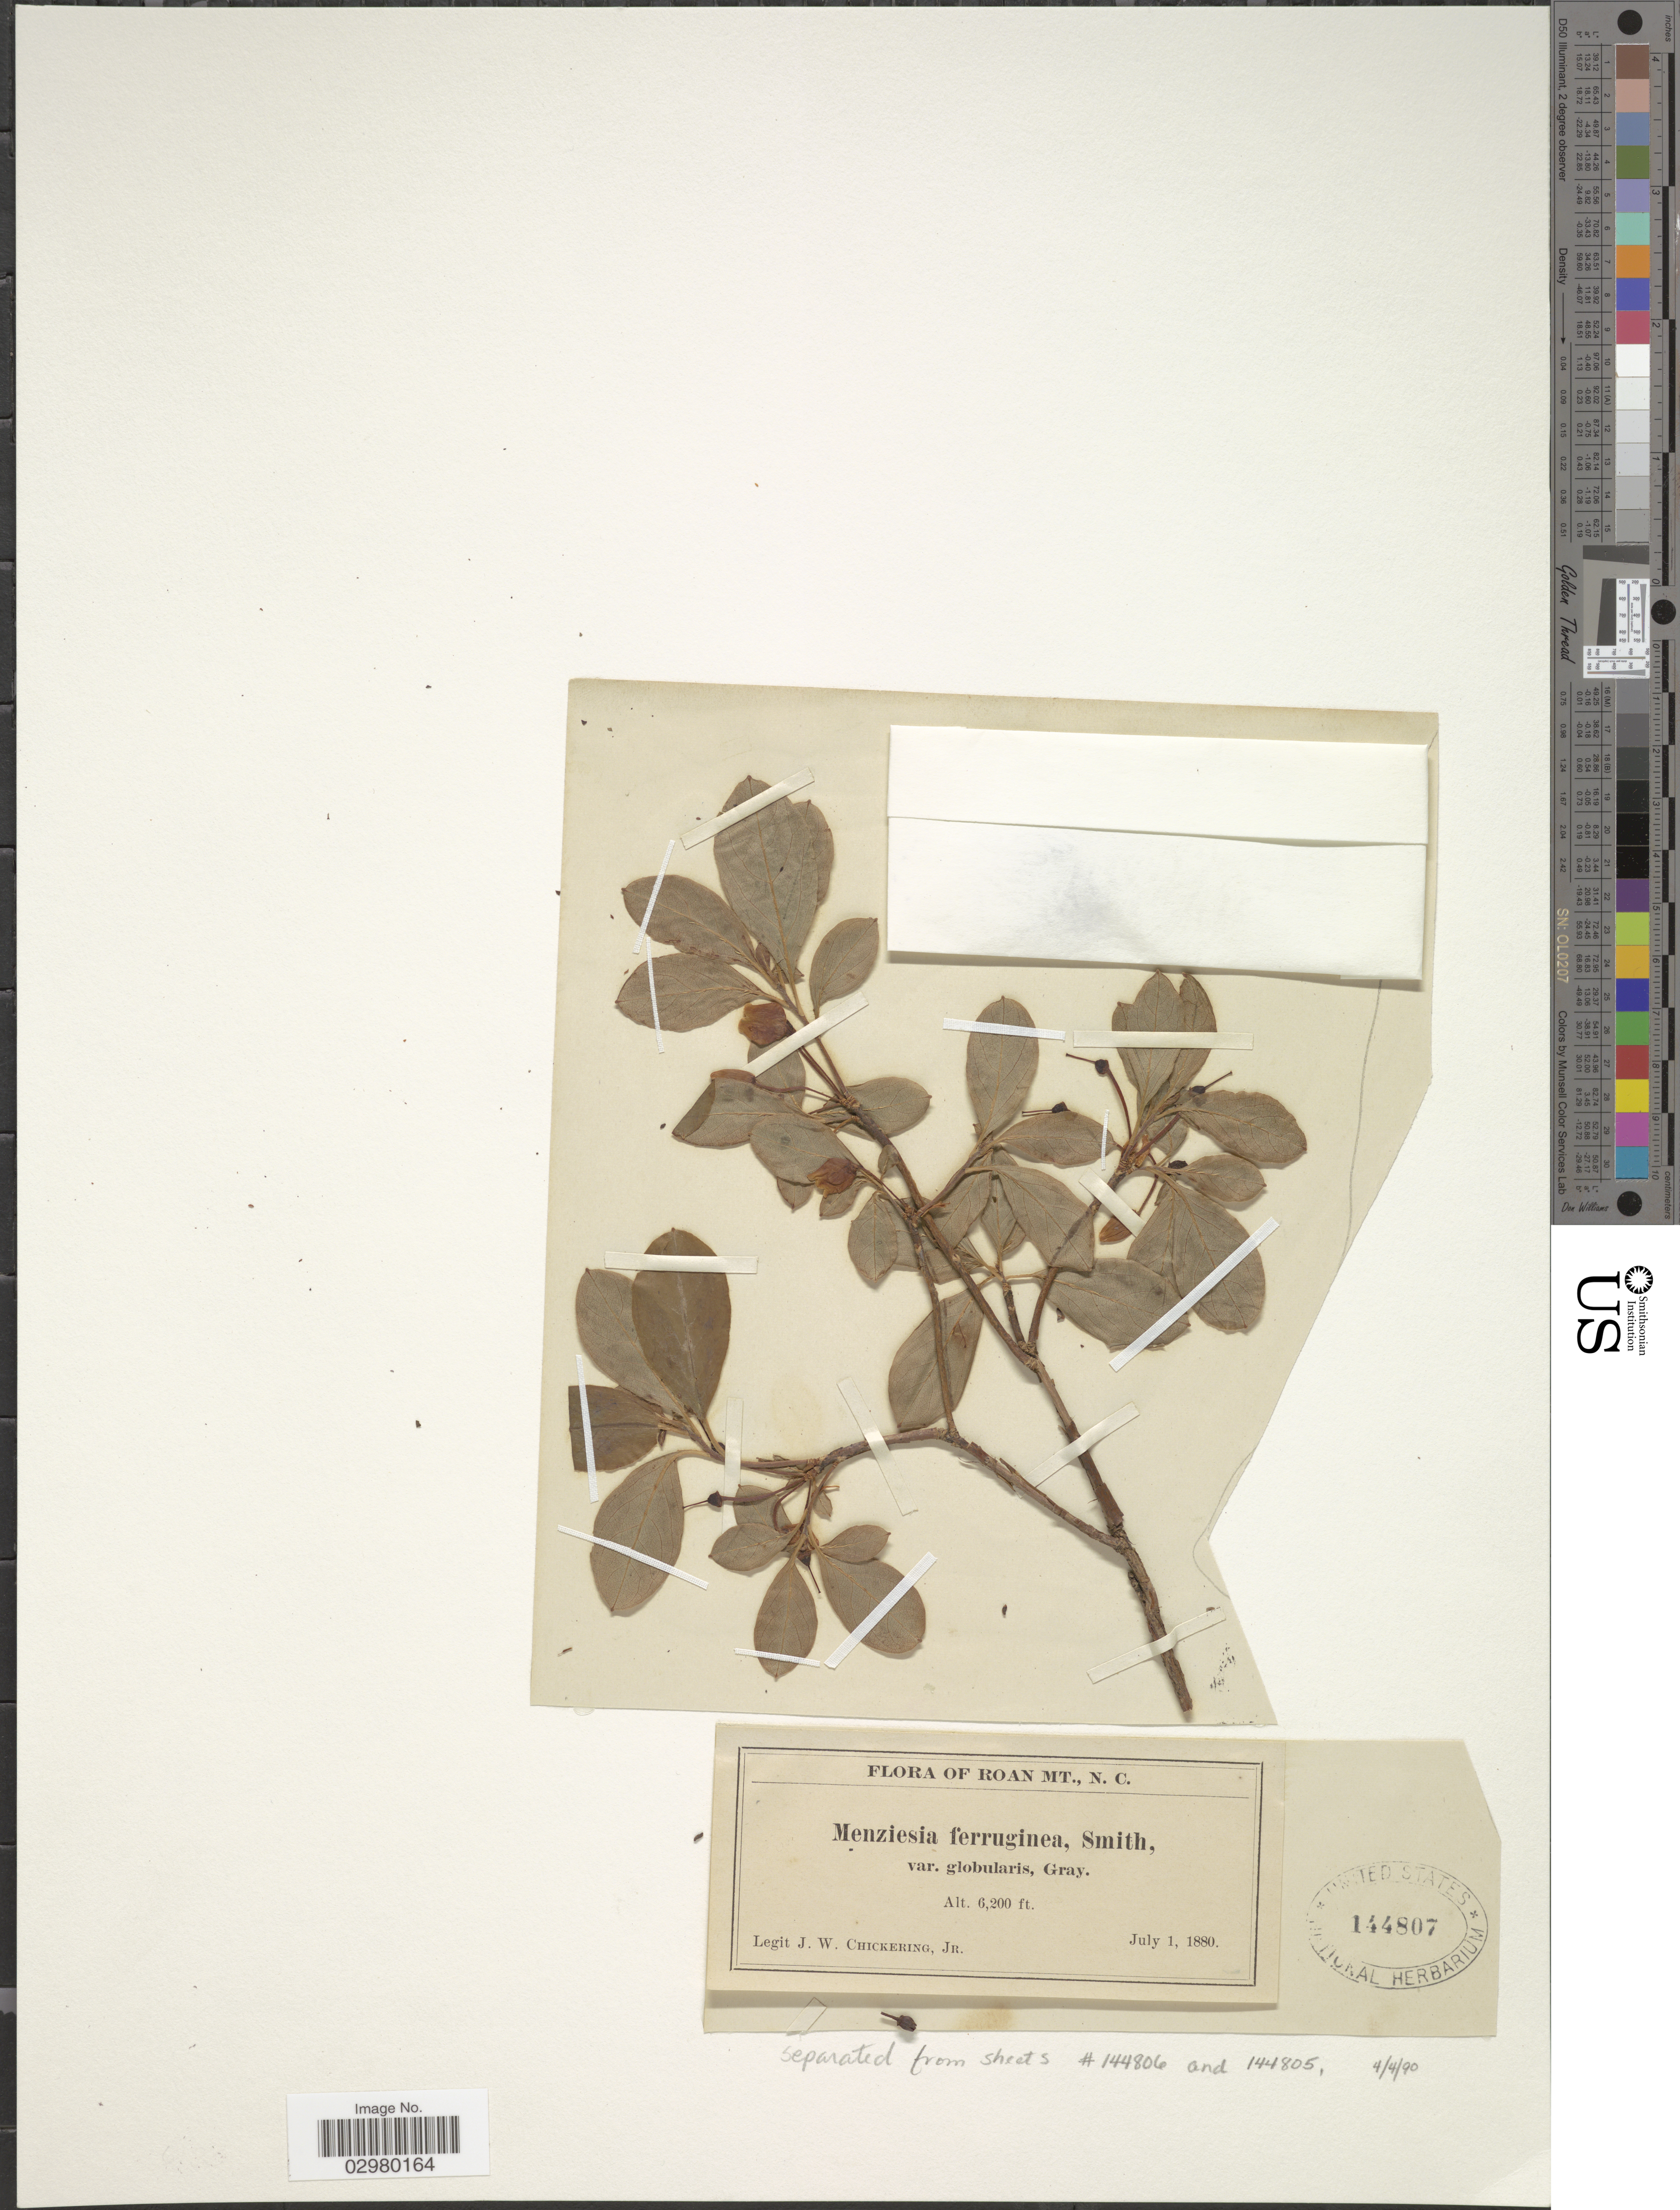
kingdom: Plantae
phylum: Tracheophyta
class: Magnoliopsida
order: Ericales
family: Ericaceae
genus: Menziesia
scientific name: Menziesia pilosa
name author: (Michx.) Juss.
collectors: J. W. Chickering Jr.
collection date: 1880-07-01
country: United States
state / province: North Carolina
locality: Roan Mt.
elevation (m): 1890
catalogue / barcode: US 144807